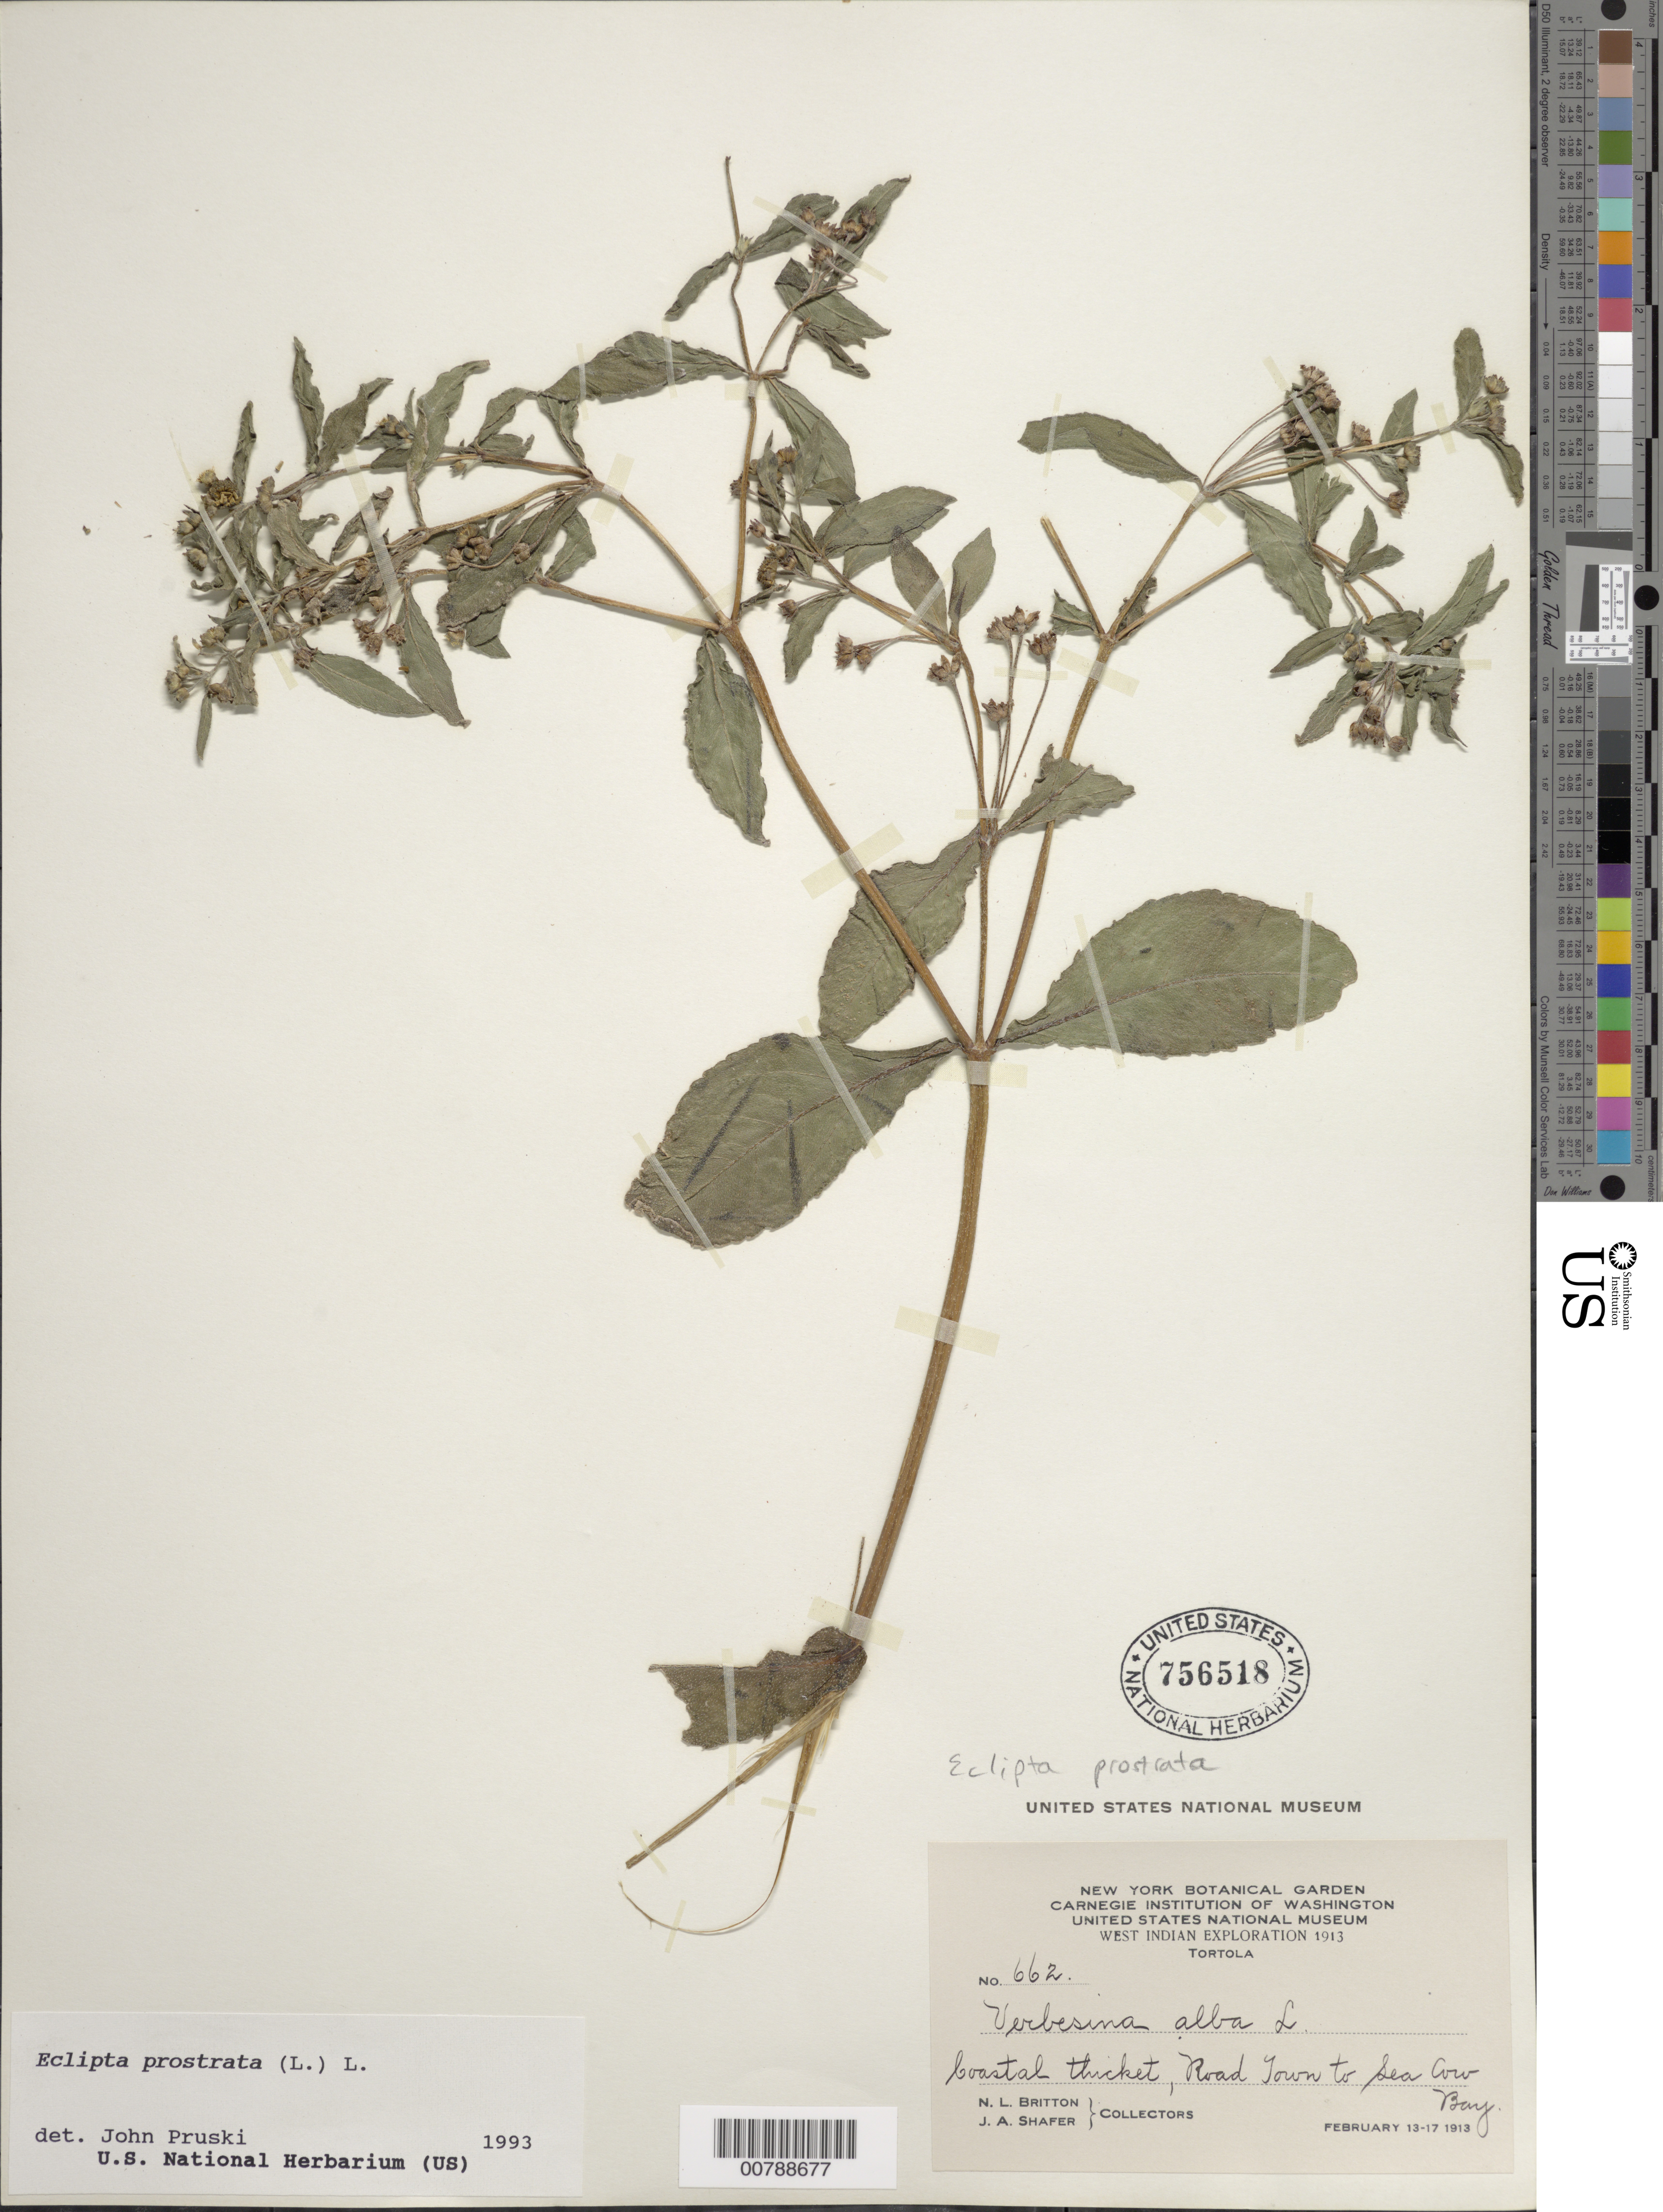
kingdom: Plantae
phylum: Tracheophyta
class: Magnoliopsida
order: Asterales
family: Asteraceae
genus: Eclipta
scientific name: Eclipta prostrata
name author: (L.) L.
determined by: Pruski, J. F.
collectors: N. Britton & J. A. Shafer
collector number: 662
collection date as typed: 13 Feb 1913 to 17 Feb 1913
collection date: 1913-02-13/1913-02-17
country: British Virgin Islands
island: Tortola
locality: Coastal thicket, Roadtown to Sea Cow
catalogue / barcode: US 756518